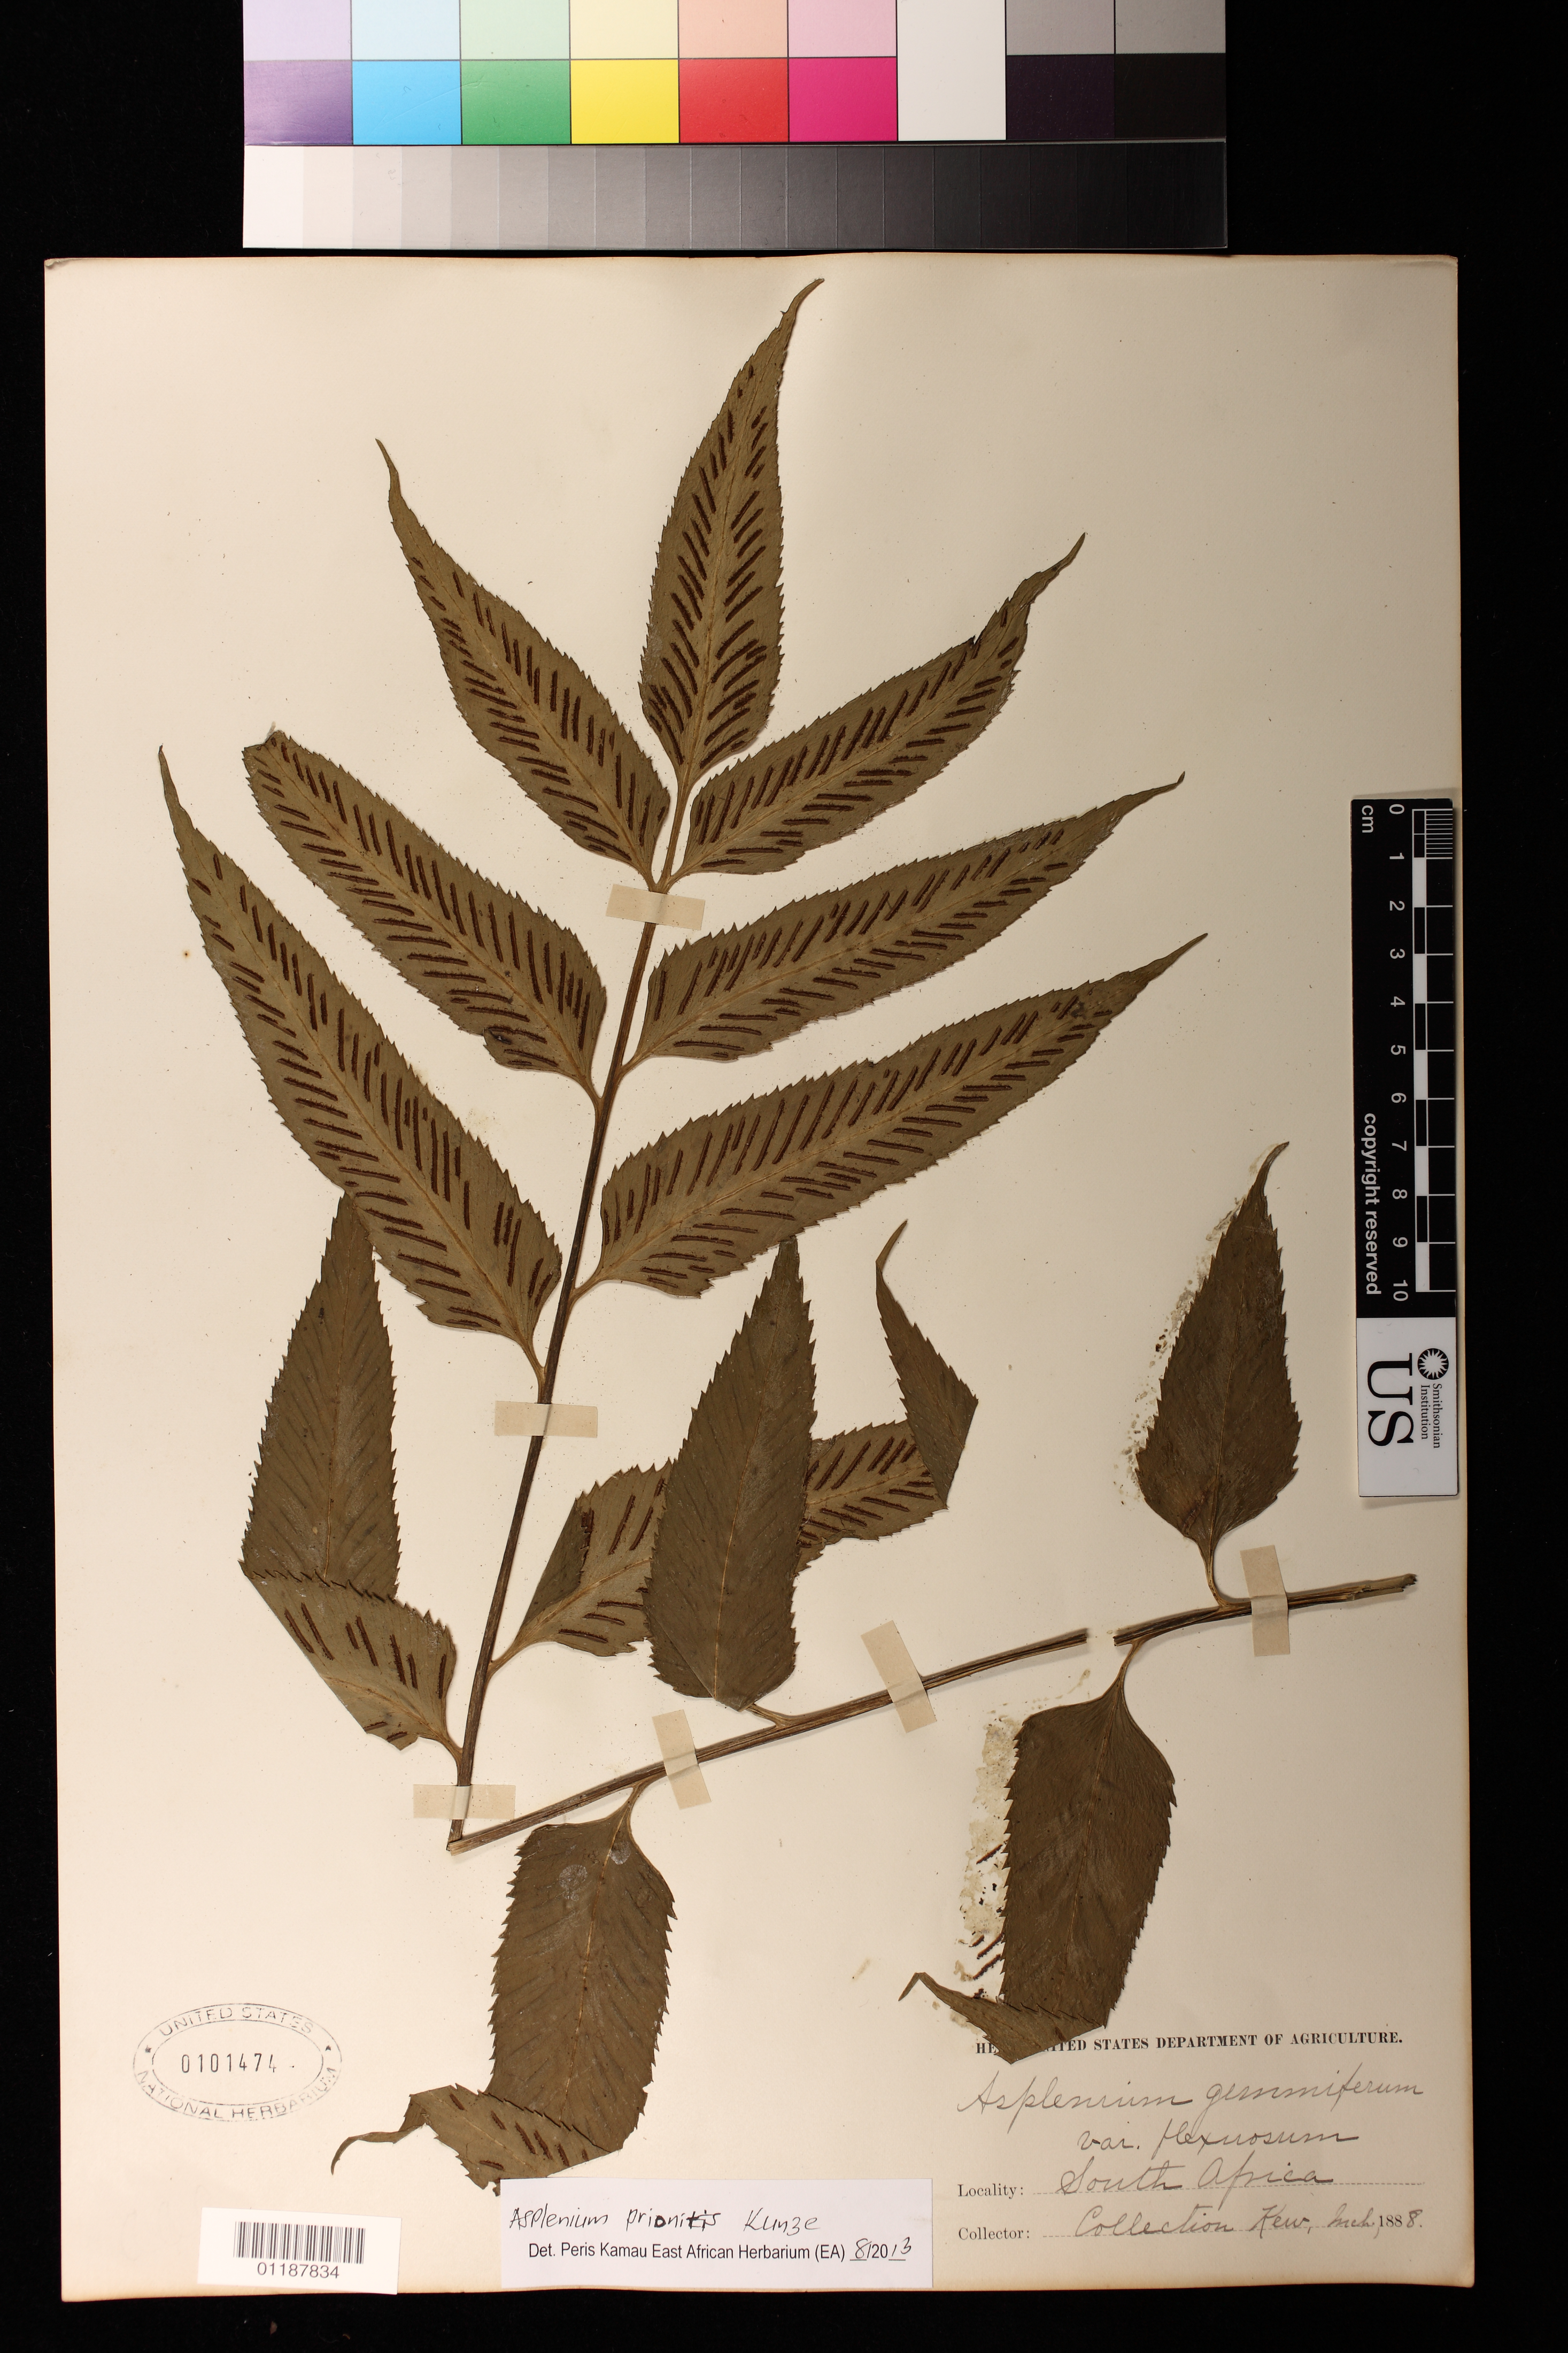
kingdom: Plantae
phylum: Tracheophyta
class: Polypodiopsida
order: Polypodiales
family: Aspleniaceae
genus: Asplenium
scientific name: Asplenium prionitis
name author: Kunze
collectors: Kew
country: South Africa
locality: From Kew collection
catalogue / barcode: US 101474